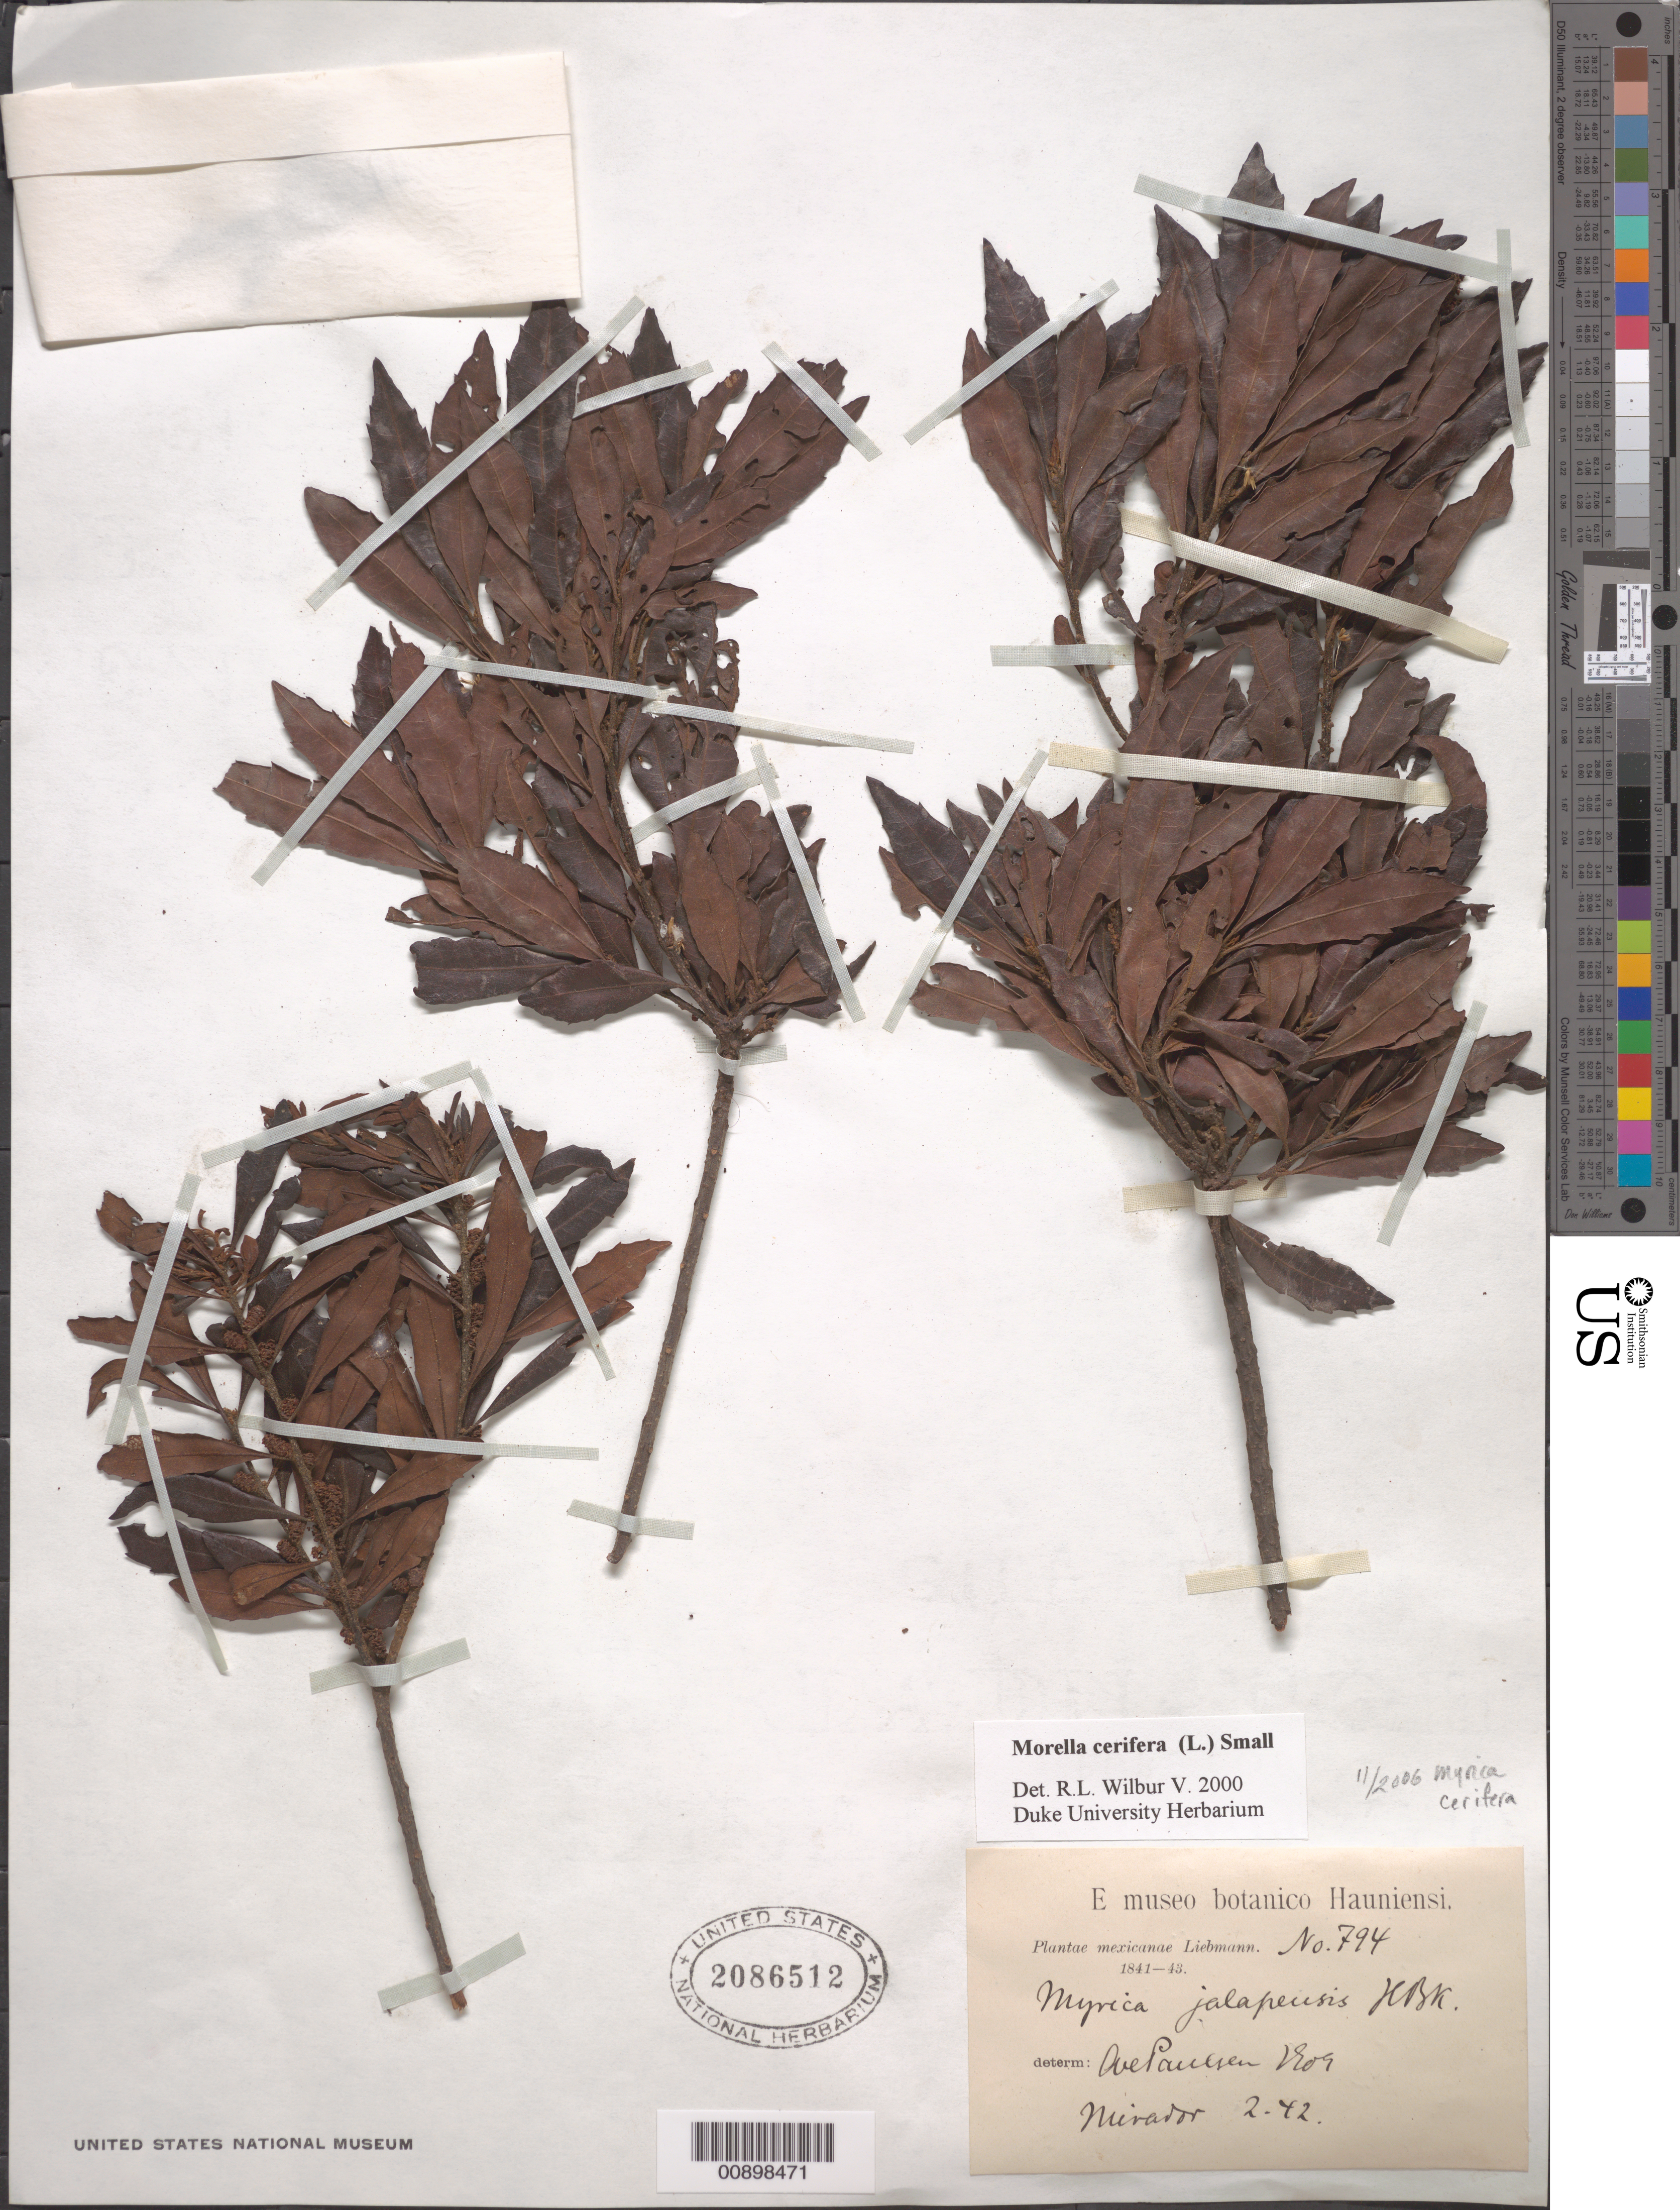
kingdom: Plantae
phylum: Tracheophyta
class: Magnoliopsida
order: Fagales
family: Myricaceae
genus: Morella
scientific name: Morella cerifera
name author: (L.) Small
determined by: Wilbur, R. L.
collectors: F. M. Liebmann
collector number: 794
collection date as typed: Feb 1842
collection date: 1842-02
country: Mexico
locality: Mirador.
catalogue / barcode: US 2086512